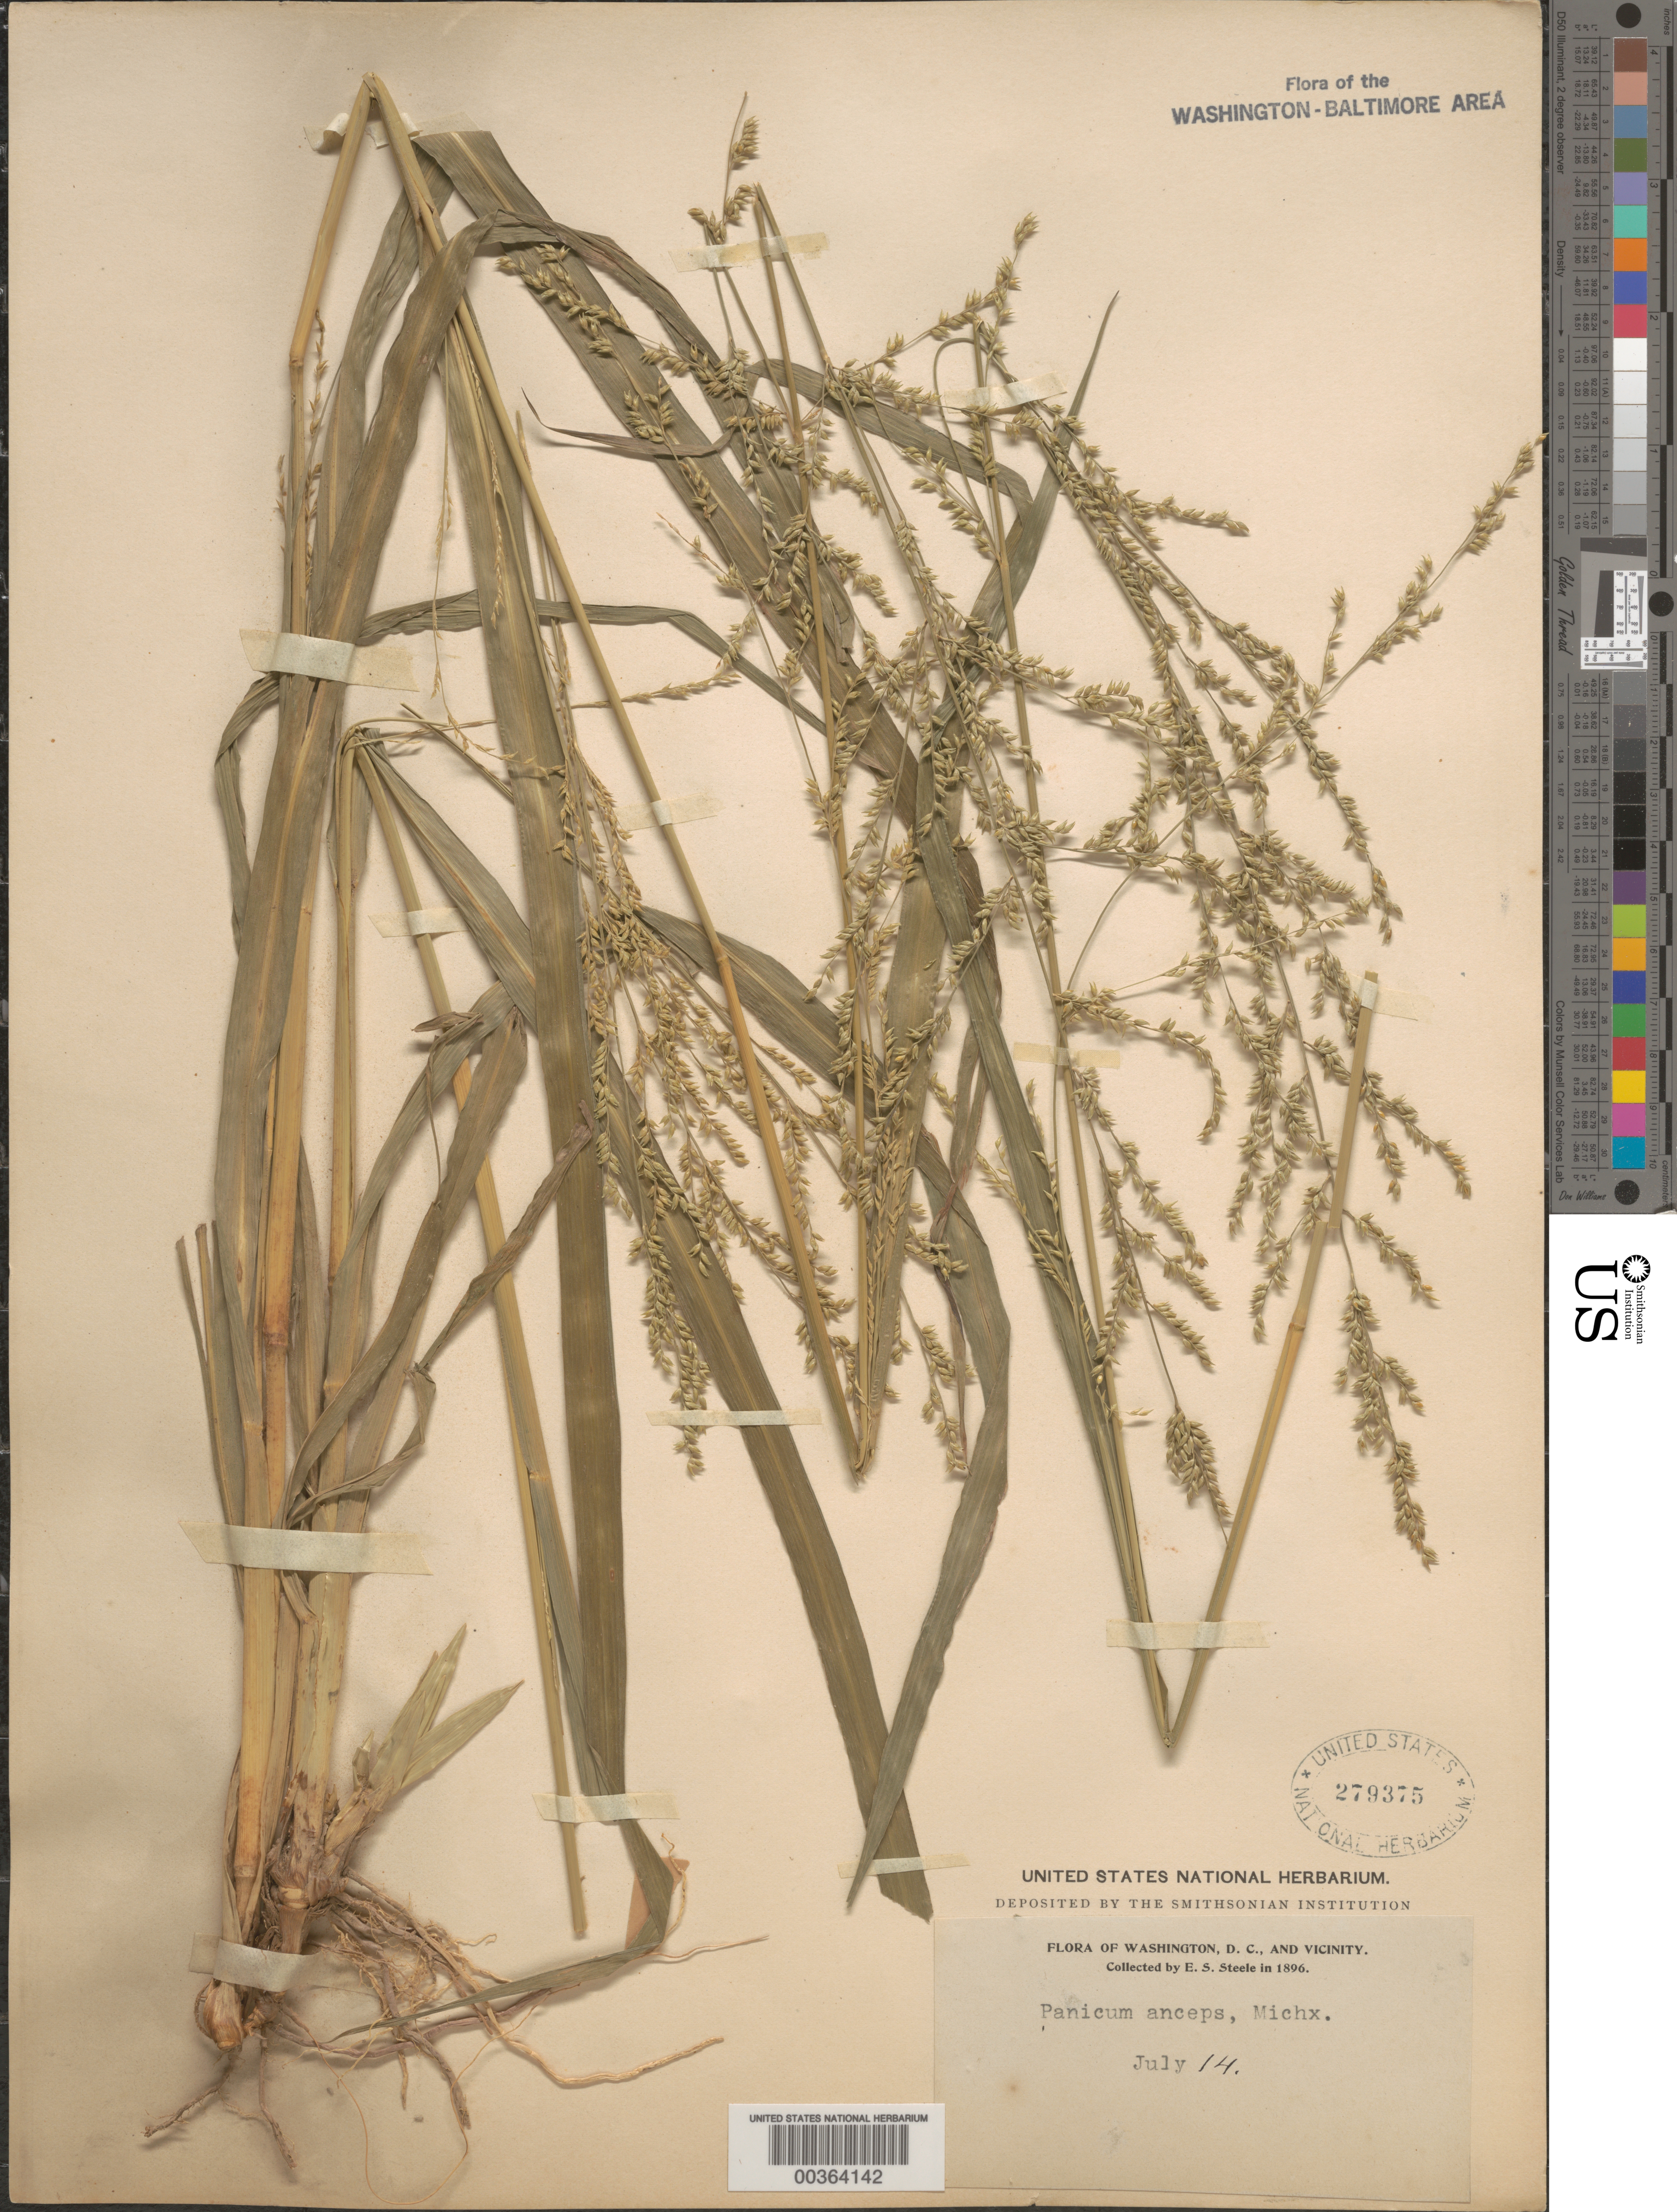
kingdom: Plantae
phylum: Tracheophyta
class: Liliopsida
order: Poales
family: Poaceae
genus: Coleataenia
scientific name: Coleataenia anceps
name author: (Michx.) Soreng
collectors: E. Steele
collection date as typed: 11 Jul 1896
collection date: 1896-07-11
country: United States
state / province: District of Columbia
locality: Washington DC area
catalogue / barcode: US 279375